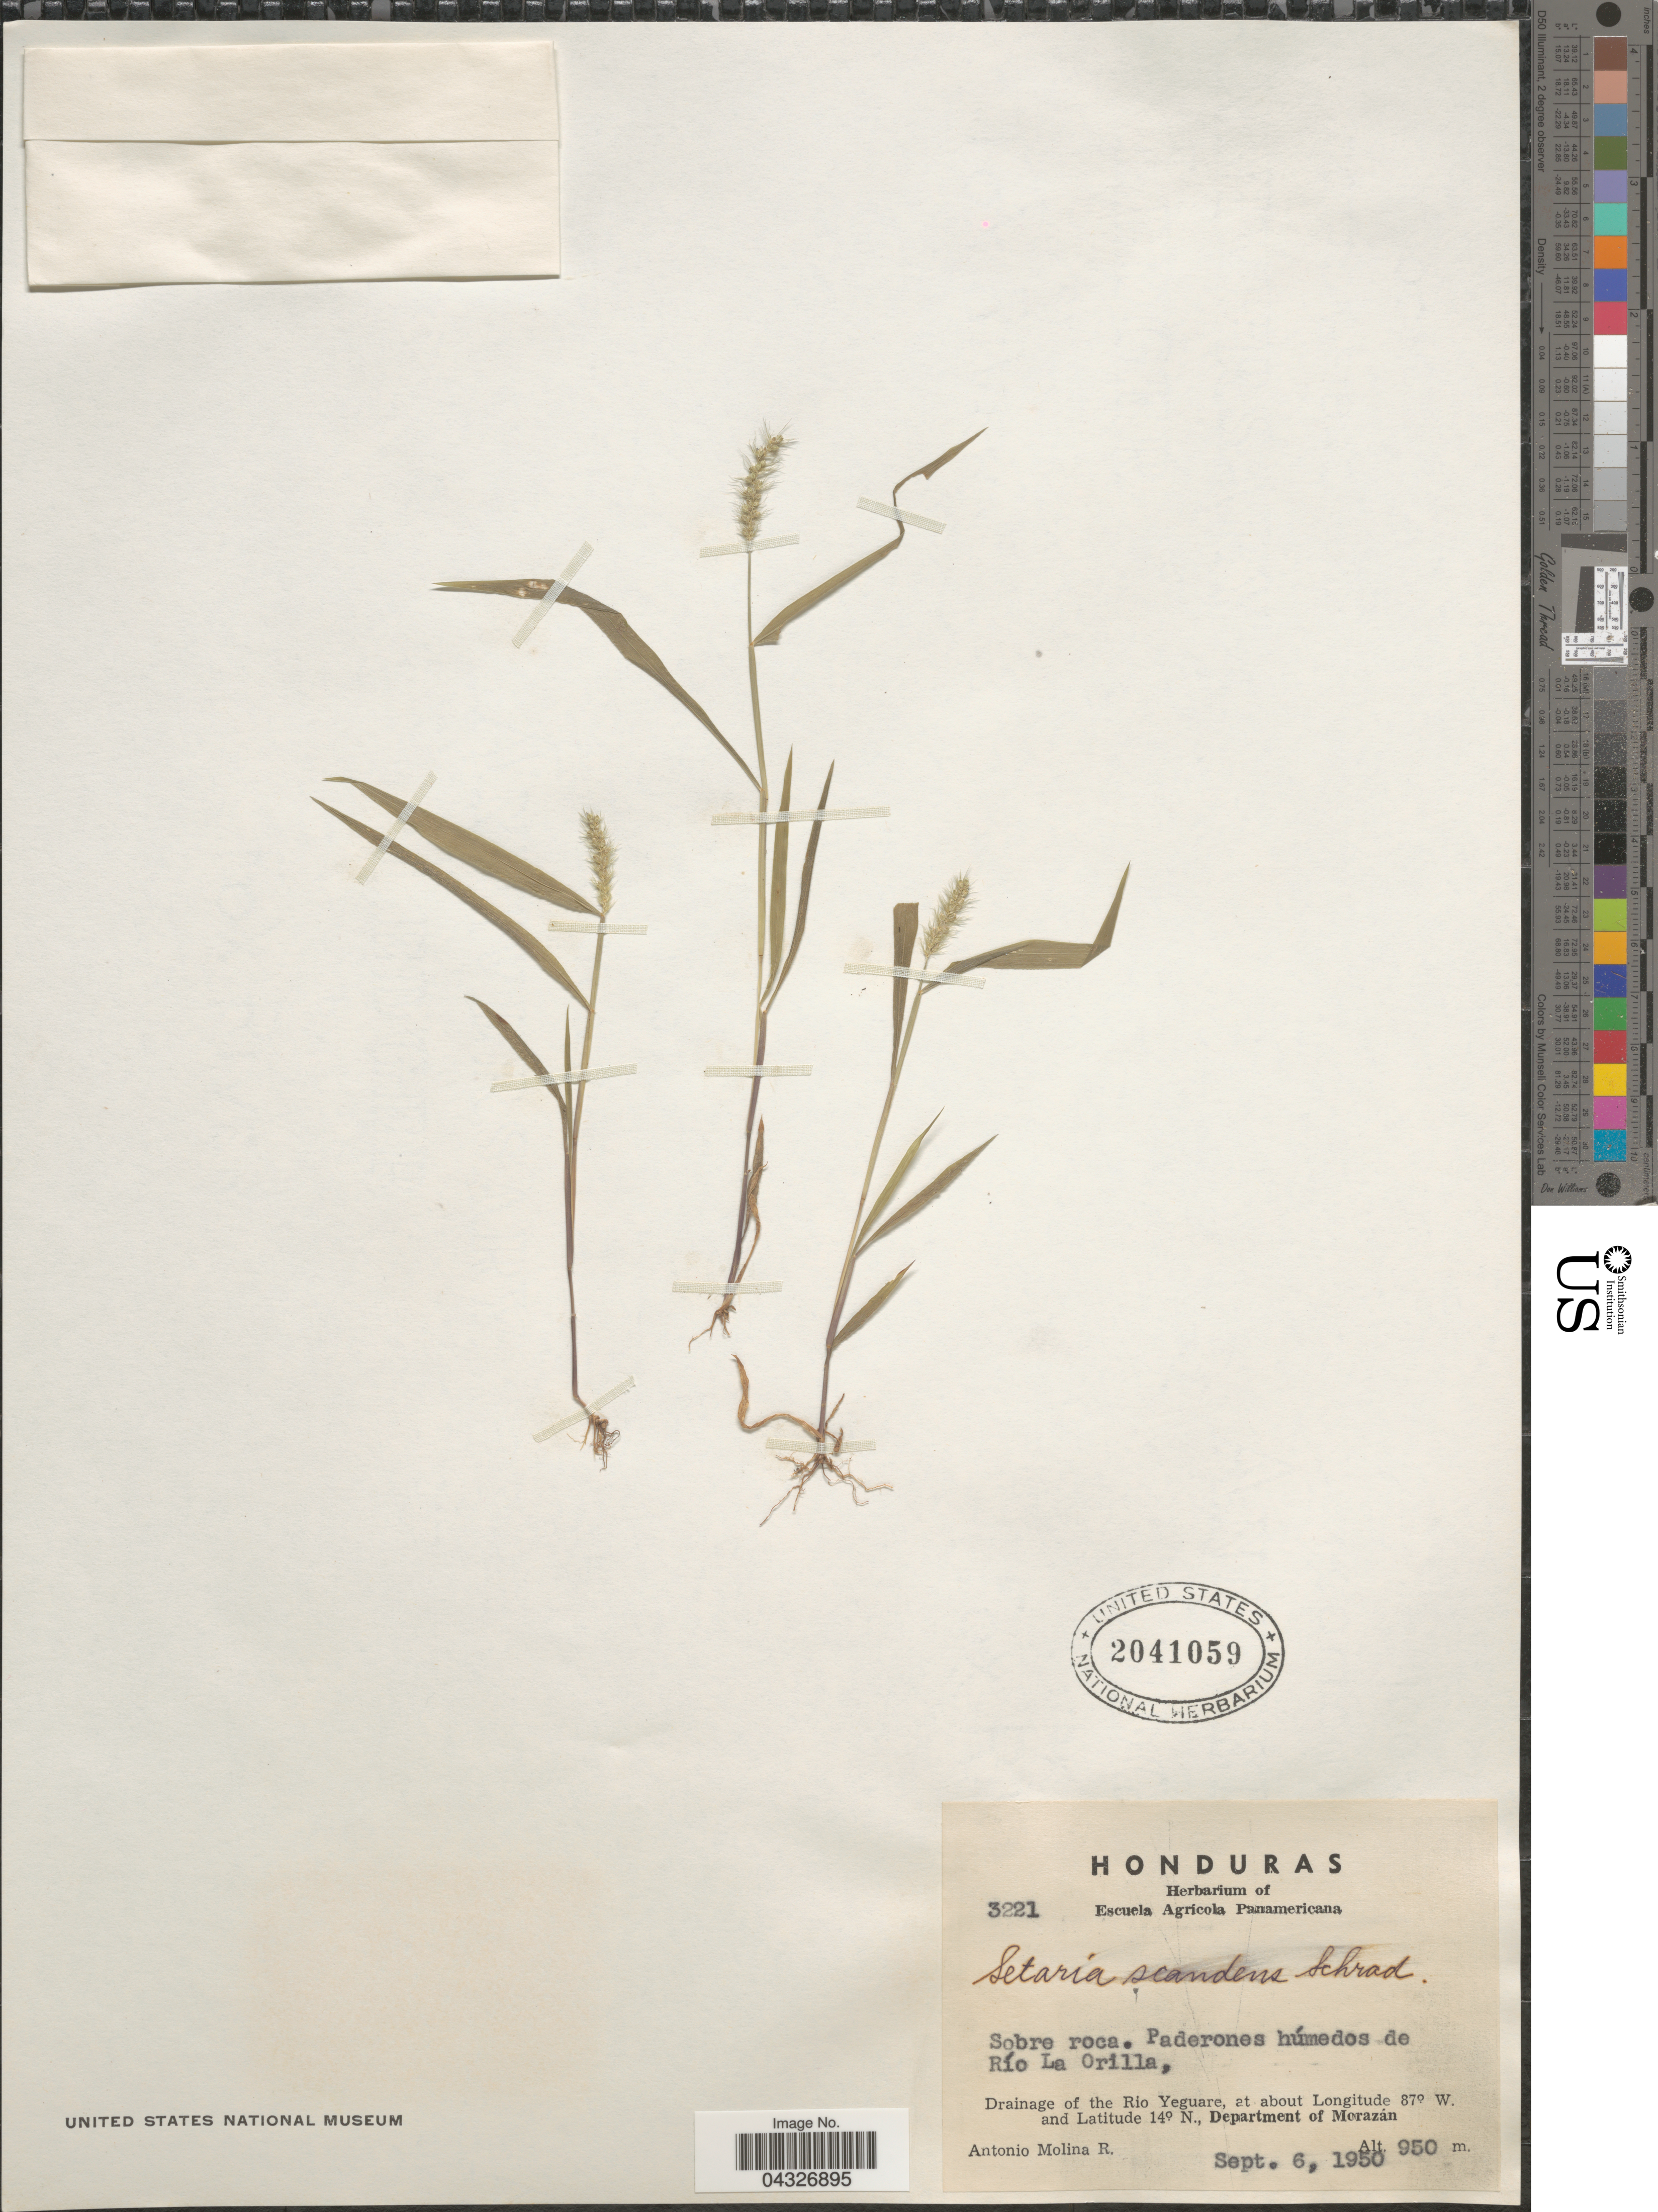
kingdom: Plantae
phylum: Tracheophyta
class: Liliopsida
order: Poales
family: Poaceae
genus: Setaria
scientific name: Setaria scandens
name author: Schrad. ex Schult.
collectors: A. Molina R.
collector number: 3221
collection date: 1950-09-06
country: Honduras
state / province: Fco. Morazán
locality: Paderones húmedos de Río La Orilla, Drainage of the Rio Yeguare, Department of Morazán.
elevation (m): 950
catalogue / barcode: US 2041059